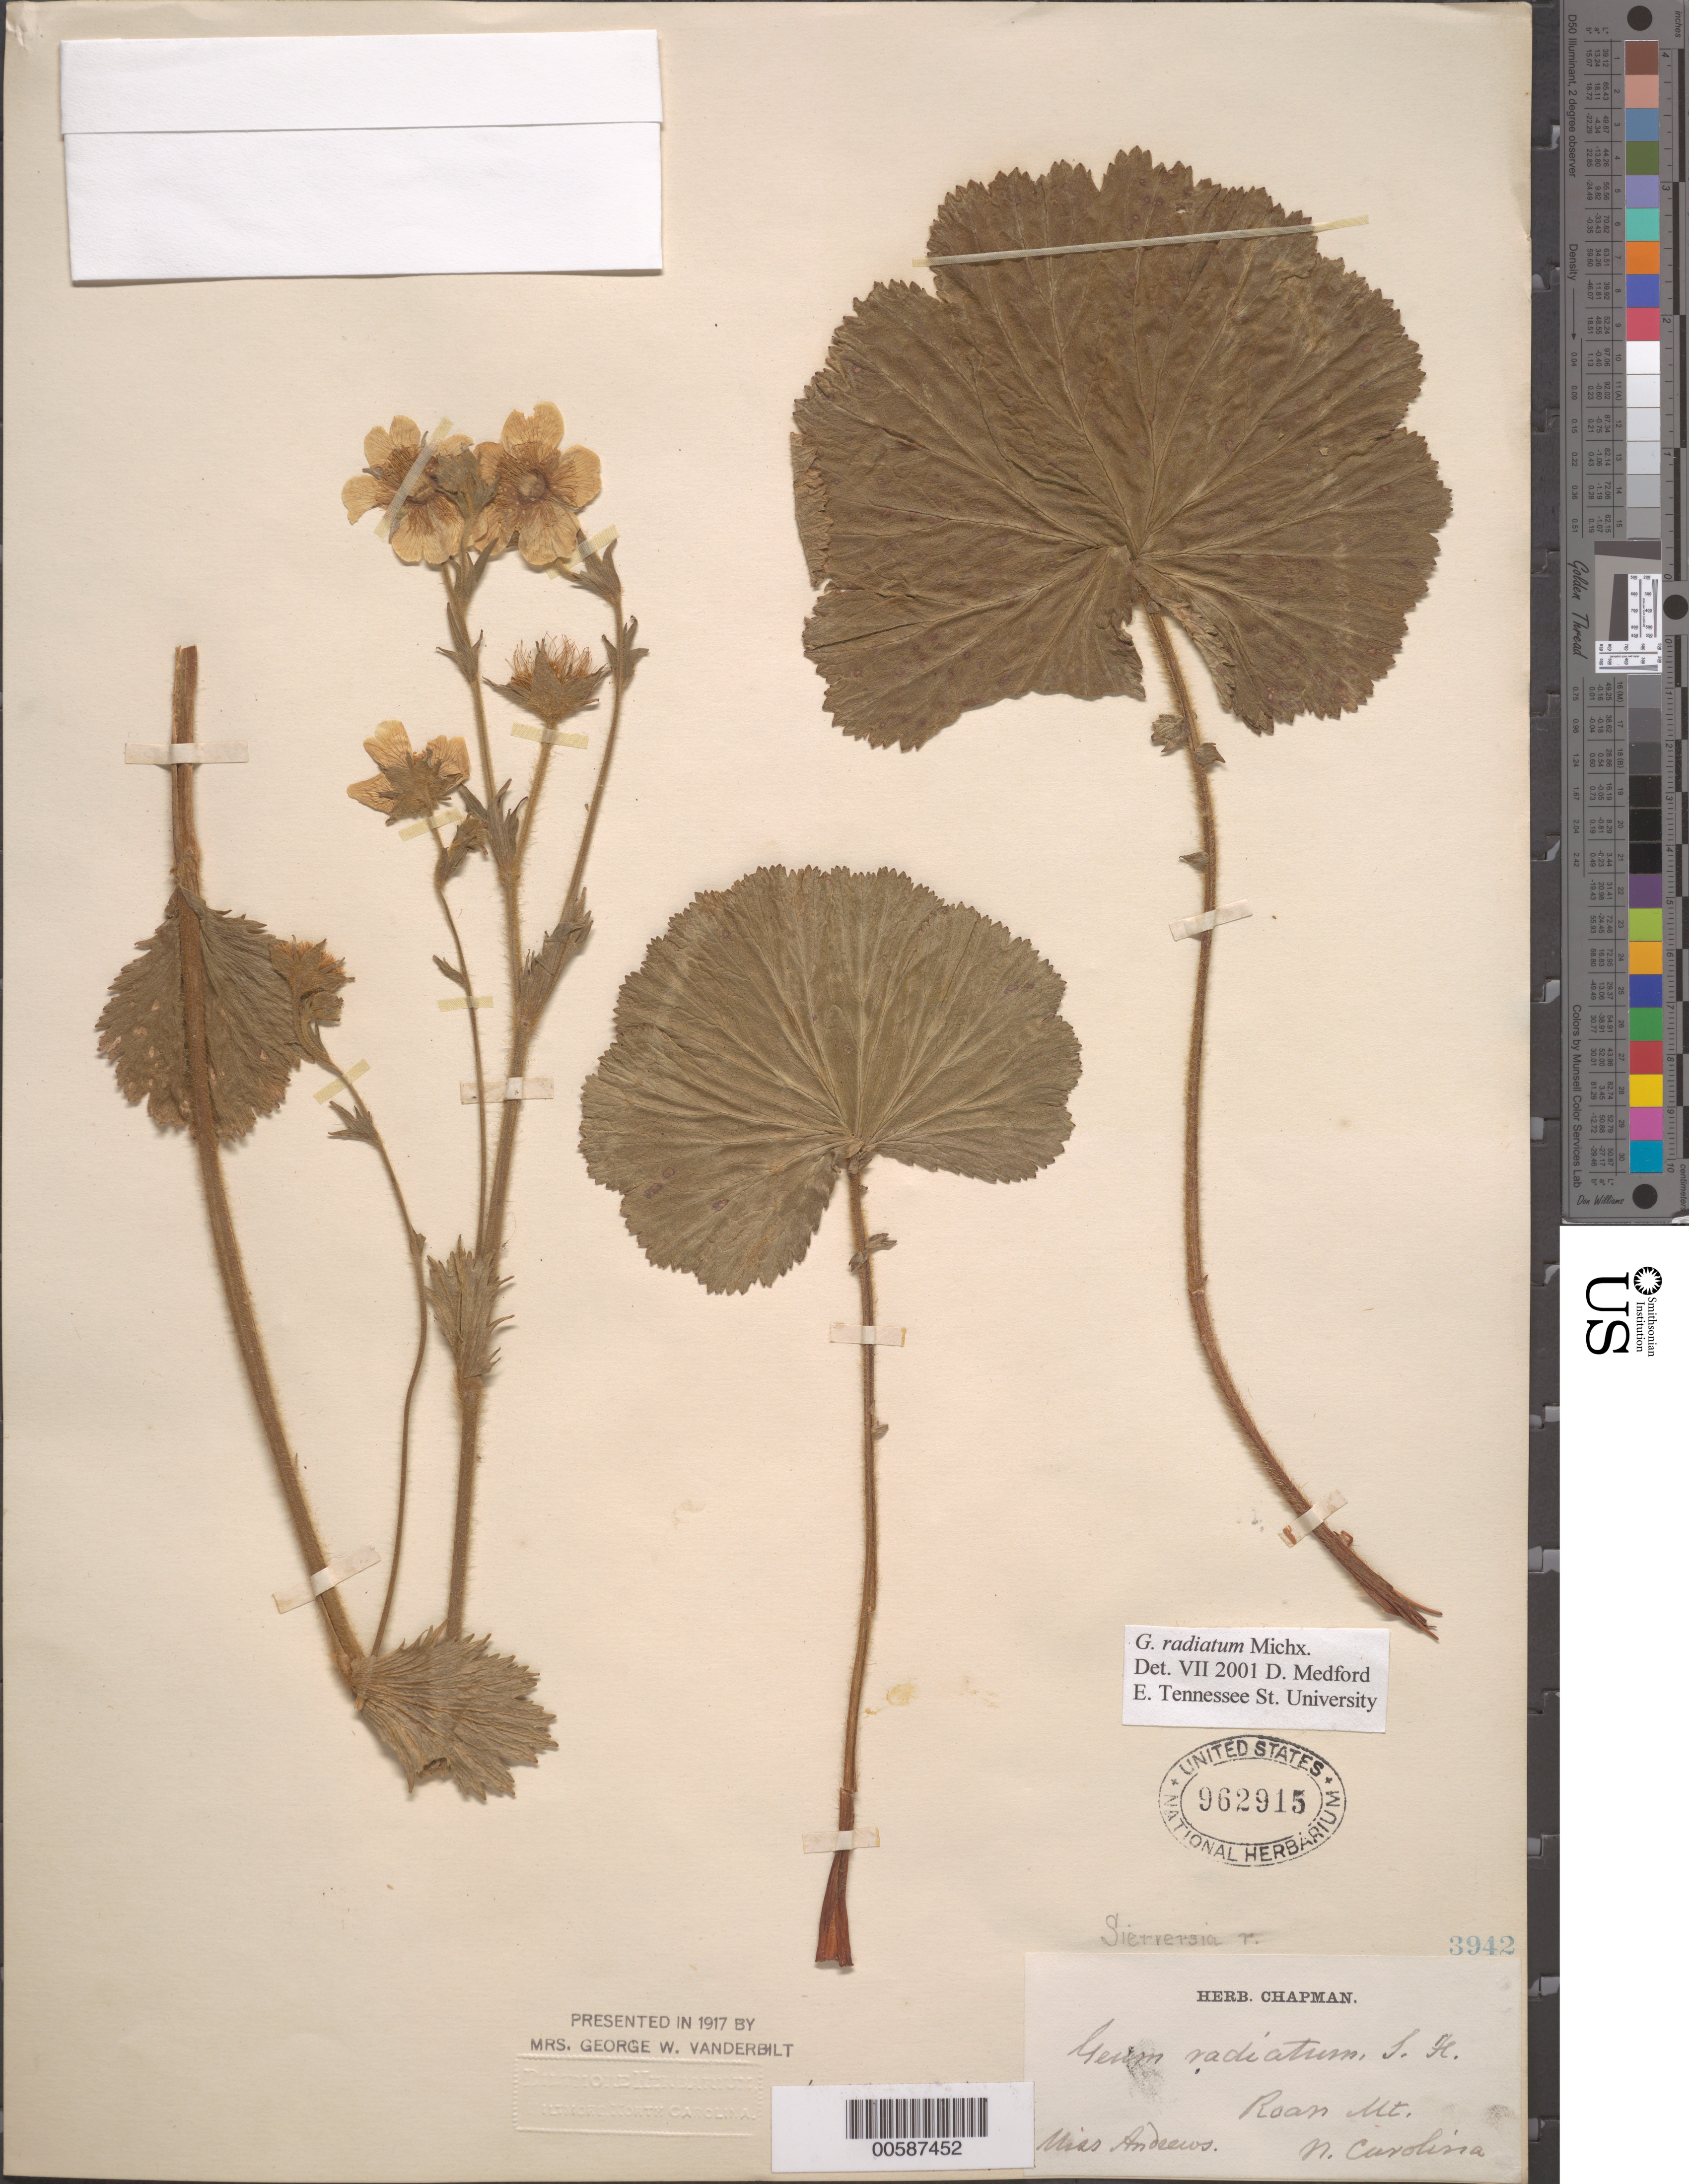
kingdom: Plantae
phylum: Tracheophyta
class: Magnoliopsida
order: Rosales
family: Rosaceae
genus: Geum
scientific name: Geum radiatum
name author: Michx.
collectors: M. S. Andrews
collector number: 3942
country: United States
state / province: North Carolina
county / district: Mitchell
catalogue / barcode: US 962915